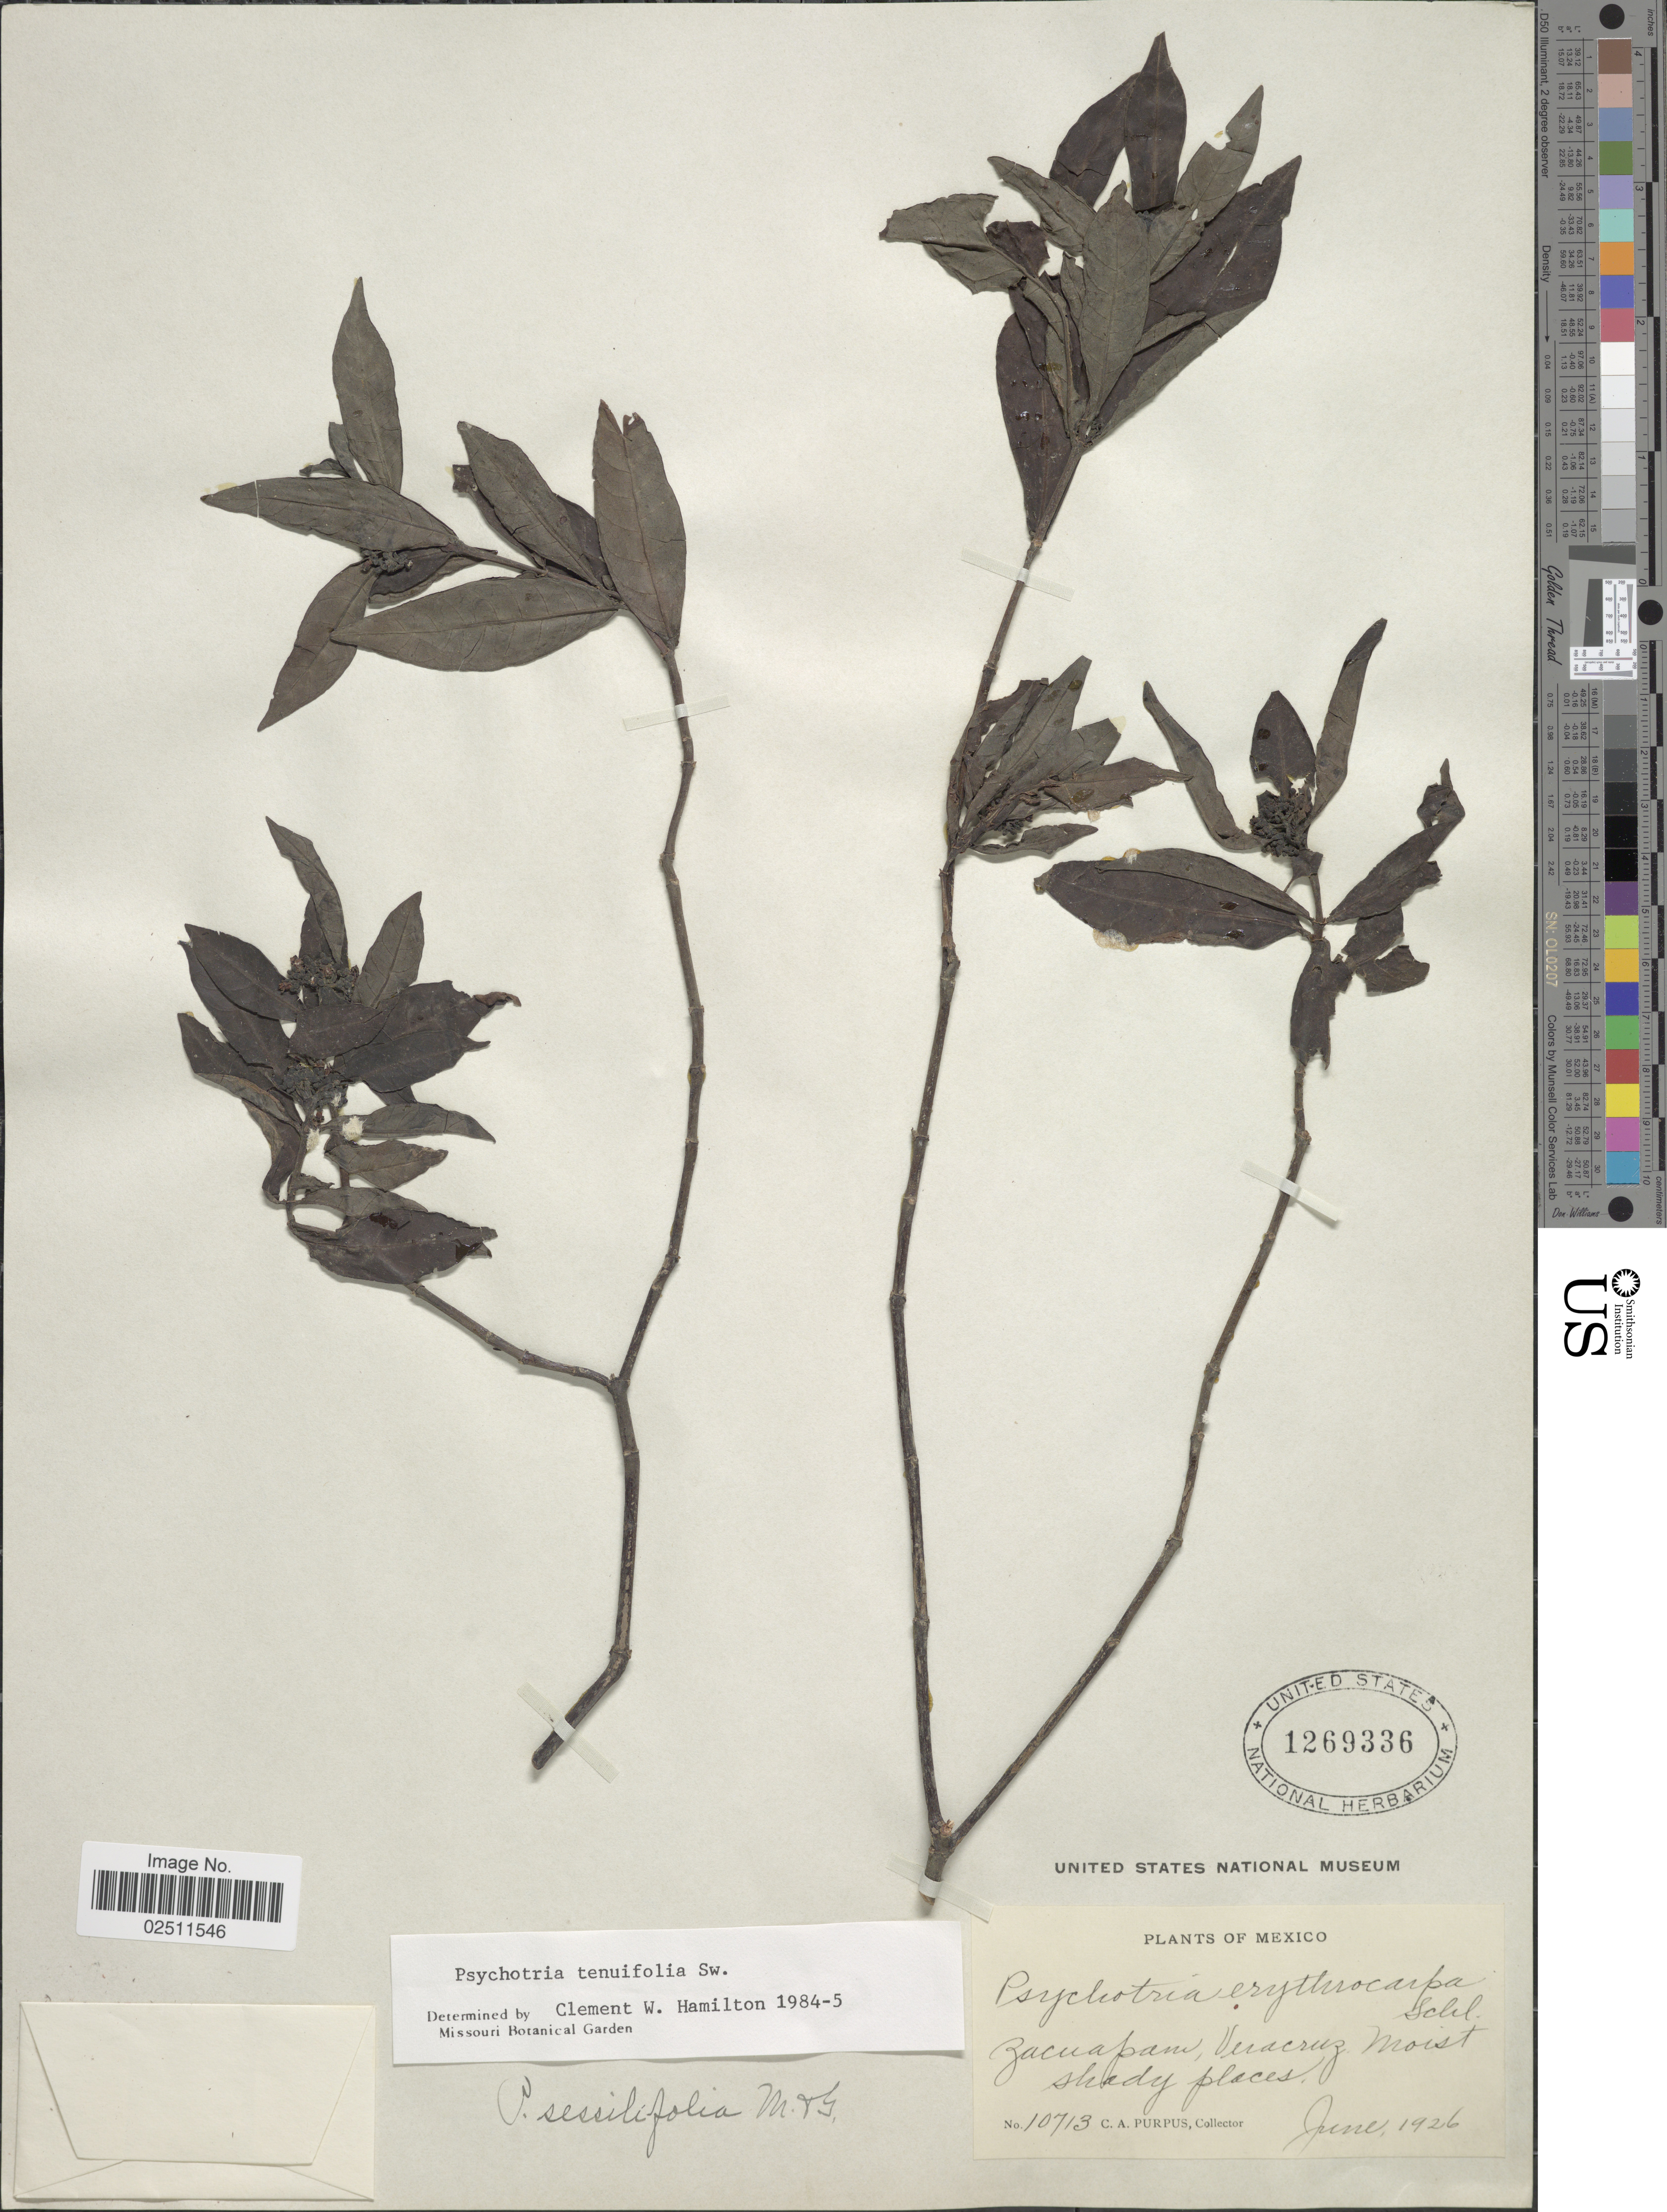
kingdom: Plantae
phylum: Tracheophyta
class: Magnoliopsida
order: Gentianales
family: Rubiaceae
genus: Psychotria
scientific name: Psychotria tenuifolia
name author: Sw.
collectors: C. A. Purpus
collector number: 10713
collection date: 1926-06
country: Mexico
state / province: Veracruz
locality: Zacuapan, Veracruz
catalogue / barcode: US 1269336